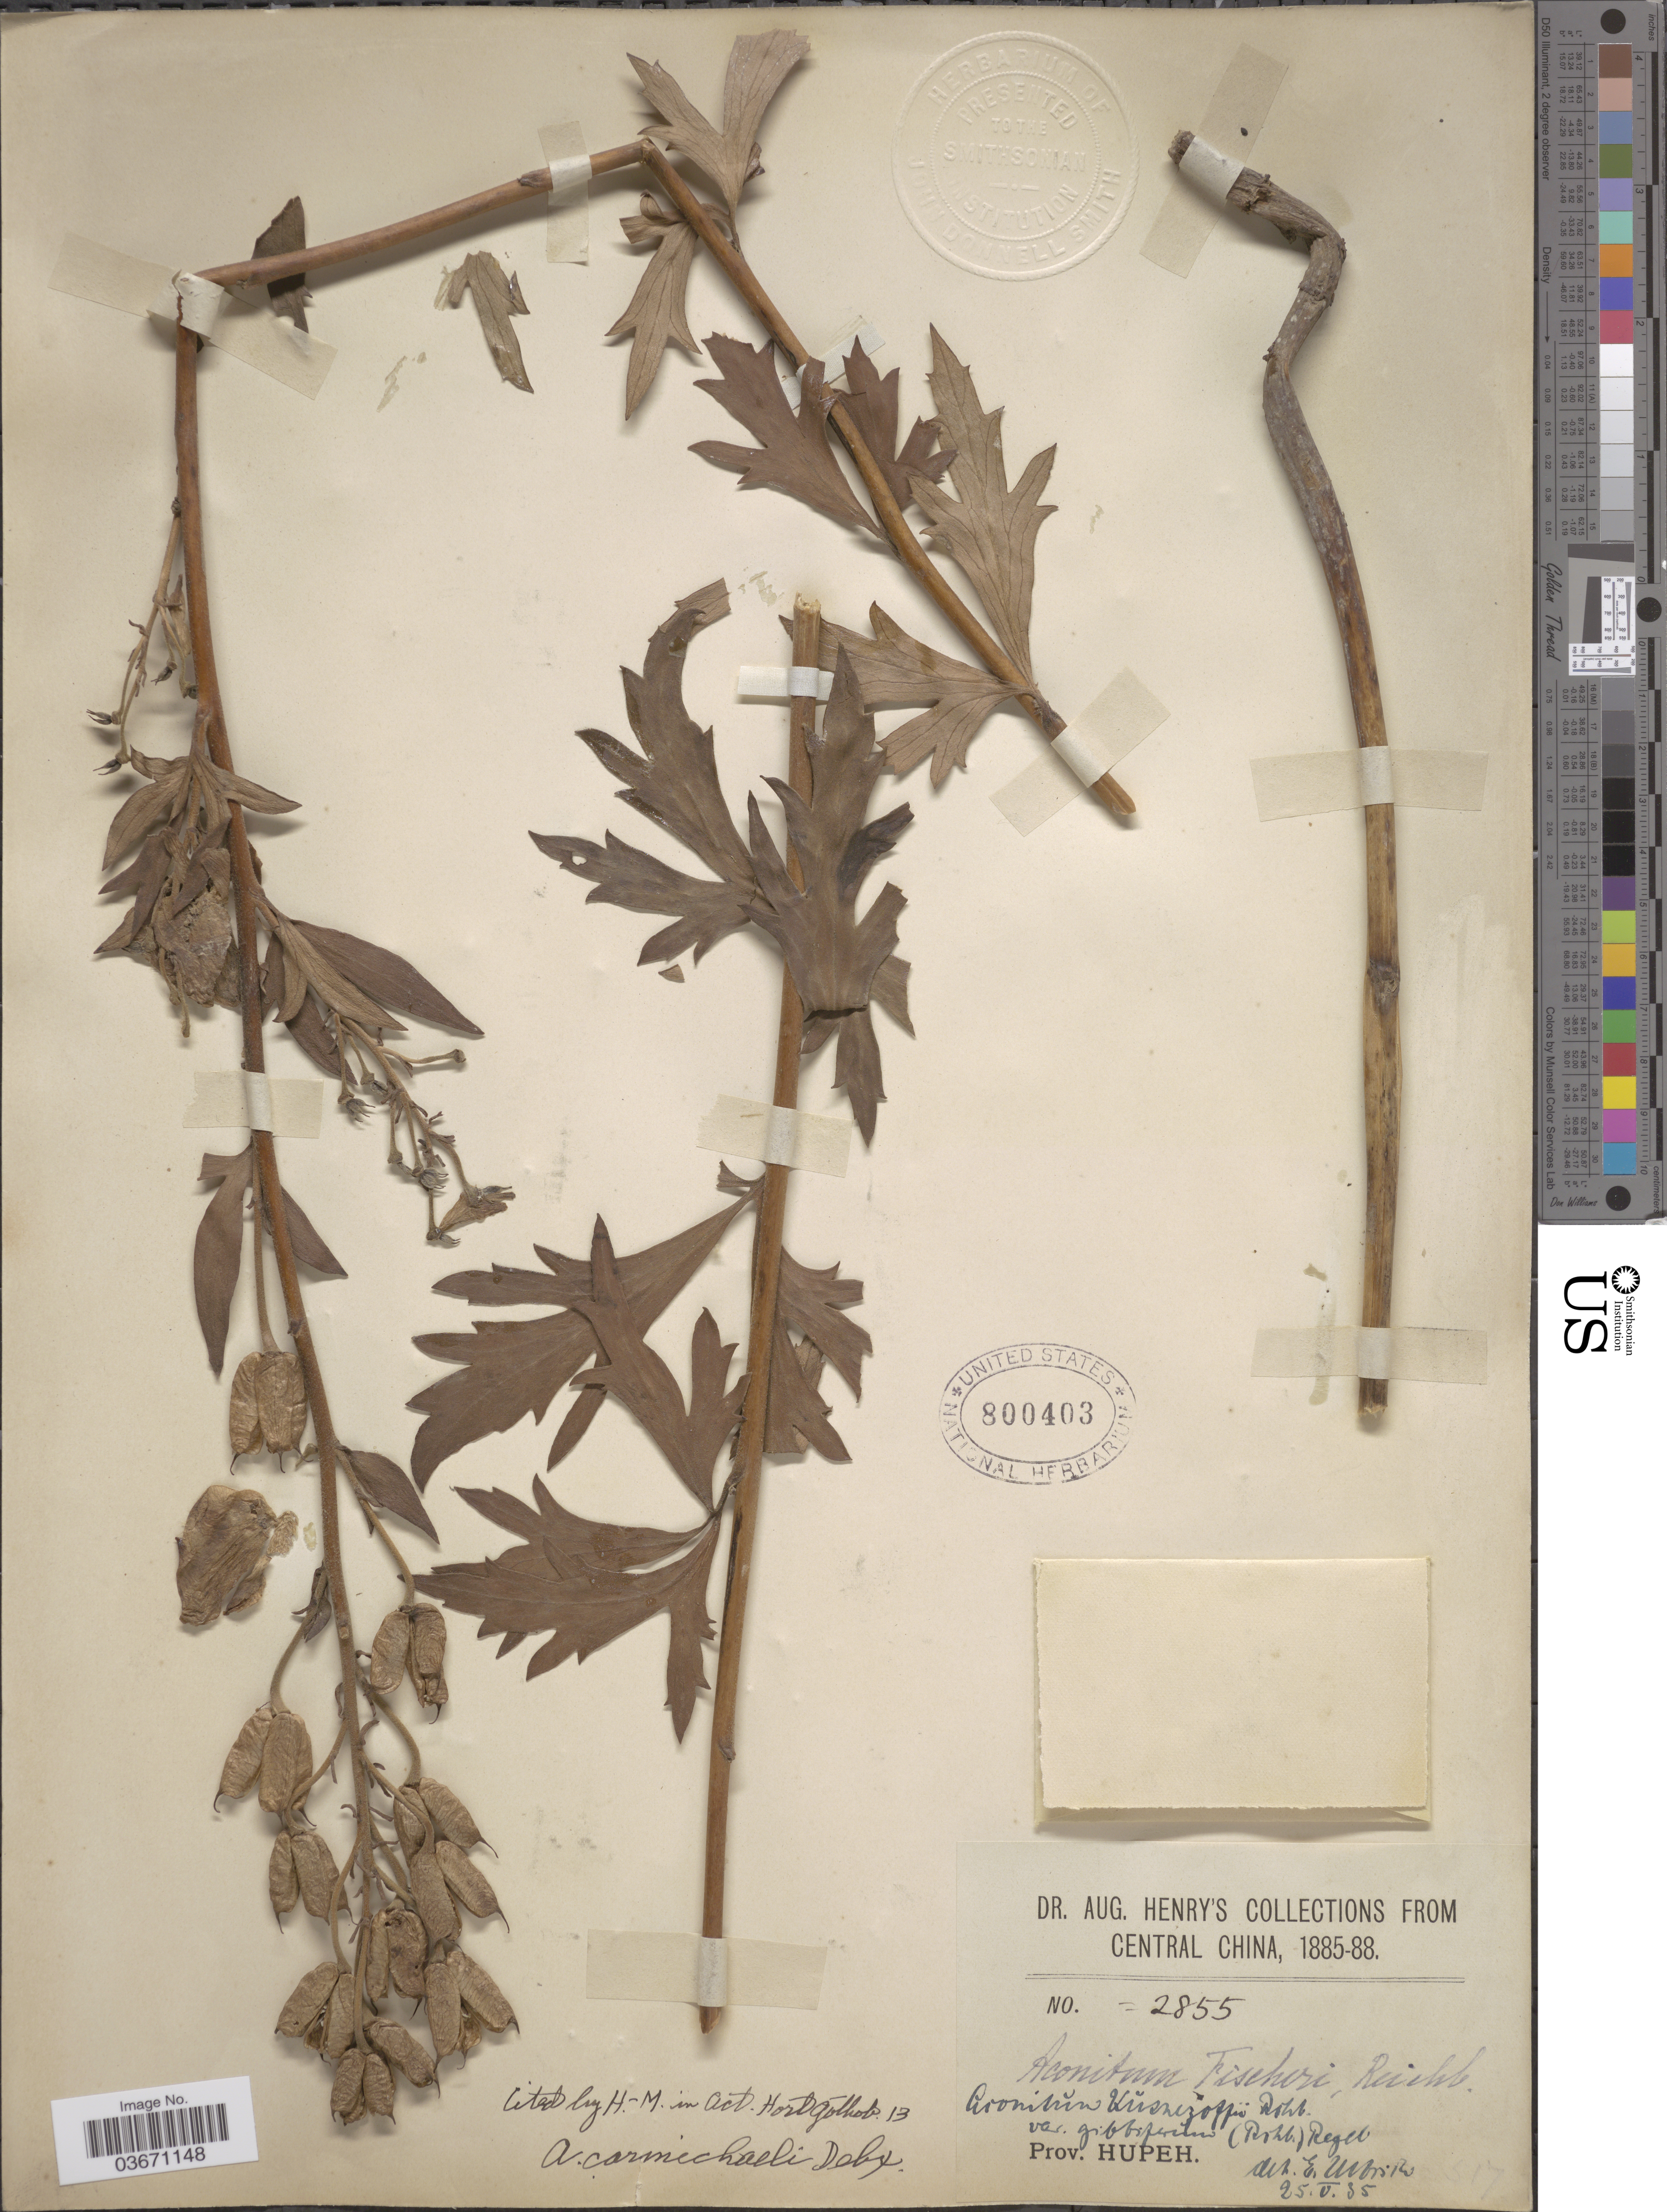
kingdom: Plantae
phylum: Tracheophyta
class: Magnoliopsida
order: Ranunculales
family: Ranunculaceae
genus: Aconitum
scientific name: Aconitum carmichaelii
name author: Debeaux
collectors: A. Henry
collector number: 2855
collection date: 1885/1888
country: China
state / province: Hubei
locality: Central China, Prov. Hupeh.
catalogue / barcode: US 800403